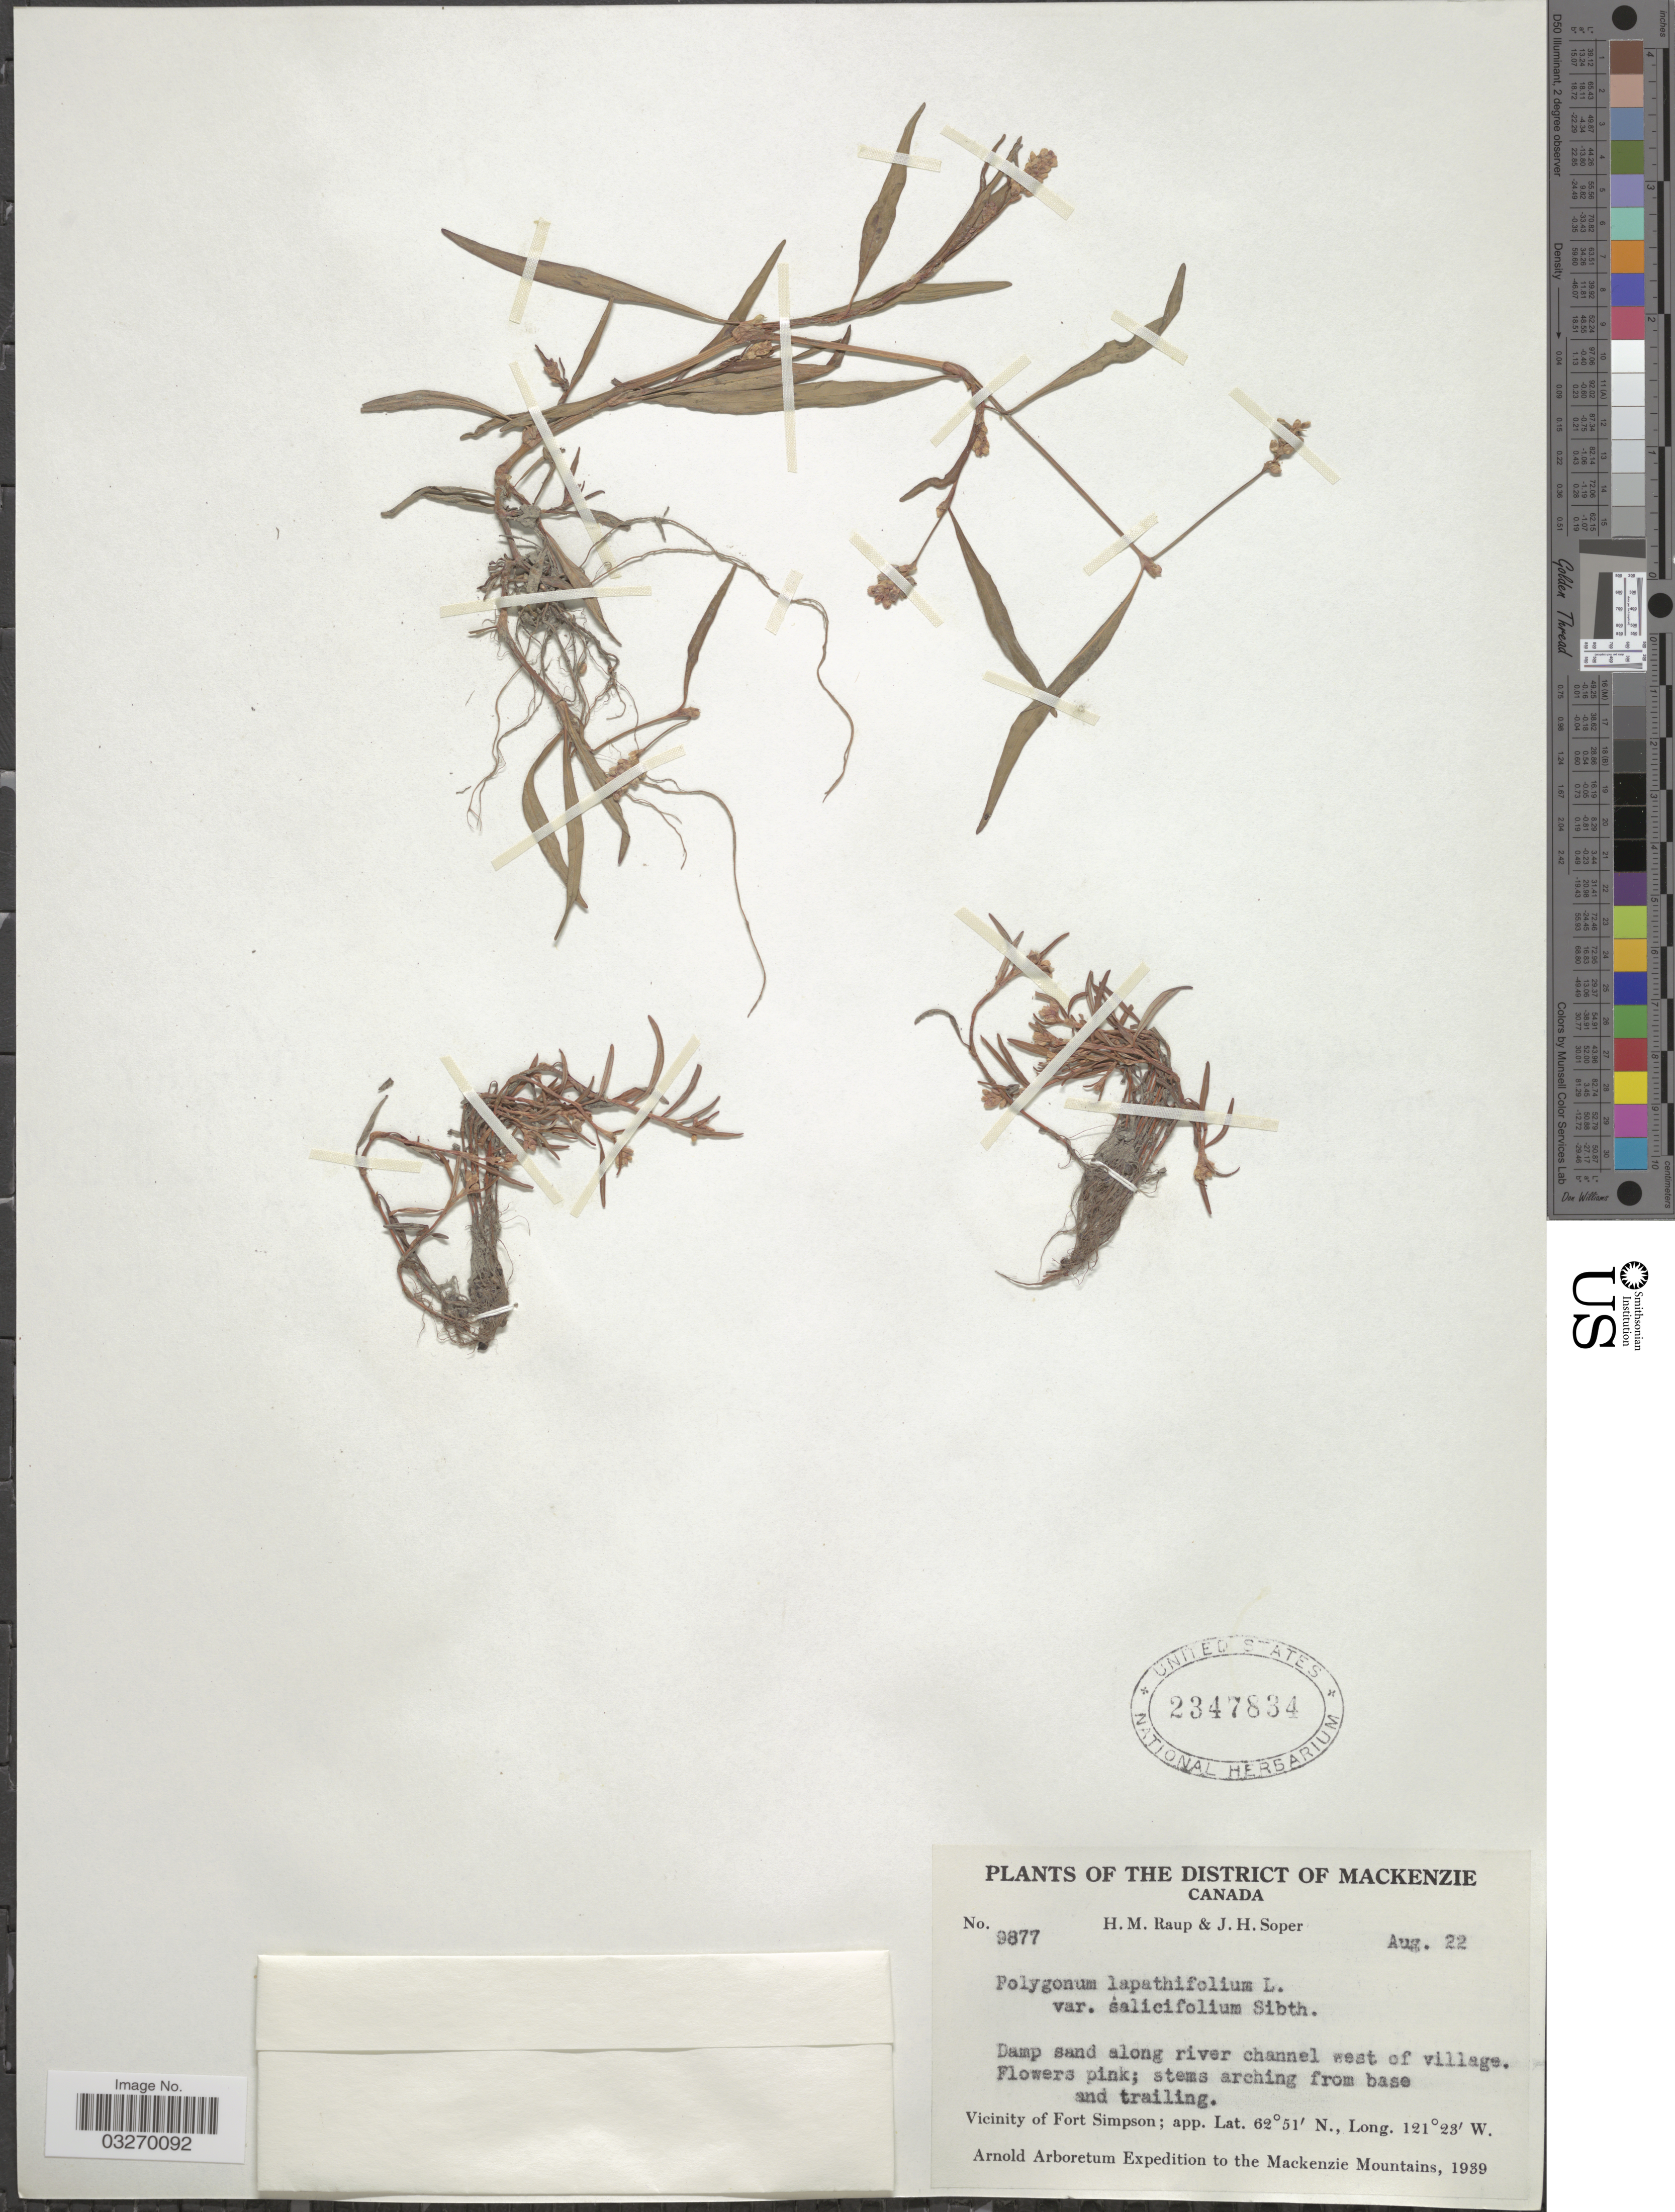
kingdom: Plantae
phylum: Tracheophyta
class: Magnoliopsida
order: Caryophyllales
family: Polygonaceae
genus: Persicaria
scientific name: Persicaria lapathifolia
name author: (L.) Delarbre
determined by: Atha, D. E.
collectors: H. Raup & J. H. Soper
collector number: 9877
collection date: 1939-08-22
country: Canada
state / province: British Columbia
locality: The District of Mackenzie. Damp sand along river channel west of village. Vicinity of Fort Simpson.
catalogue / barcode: US 2347834